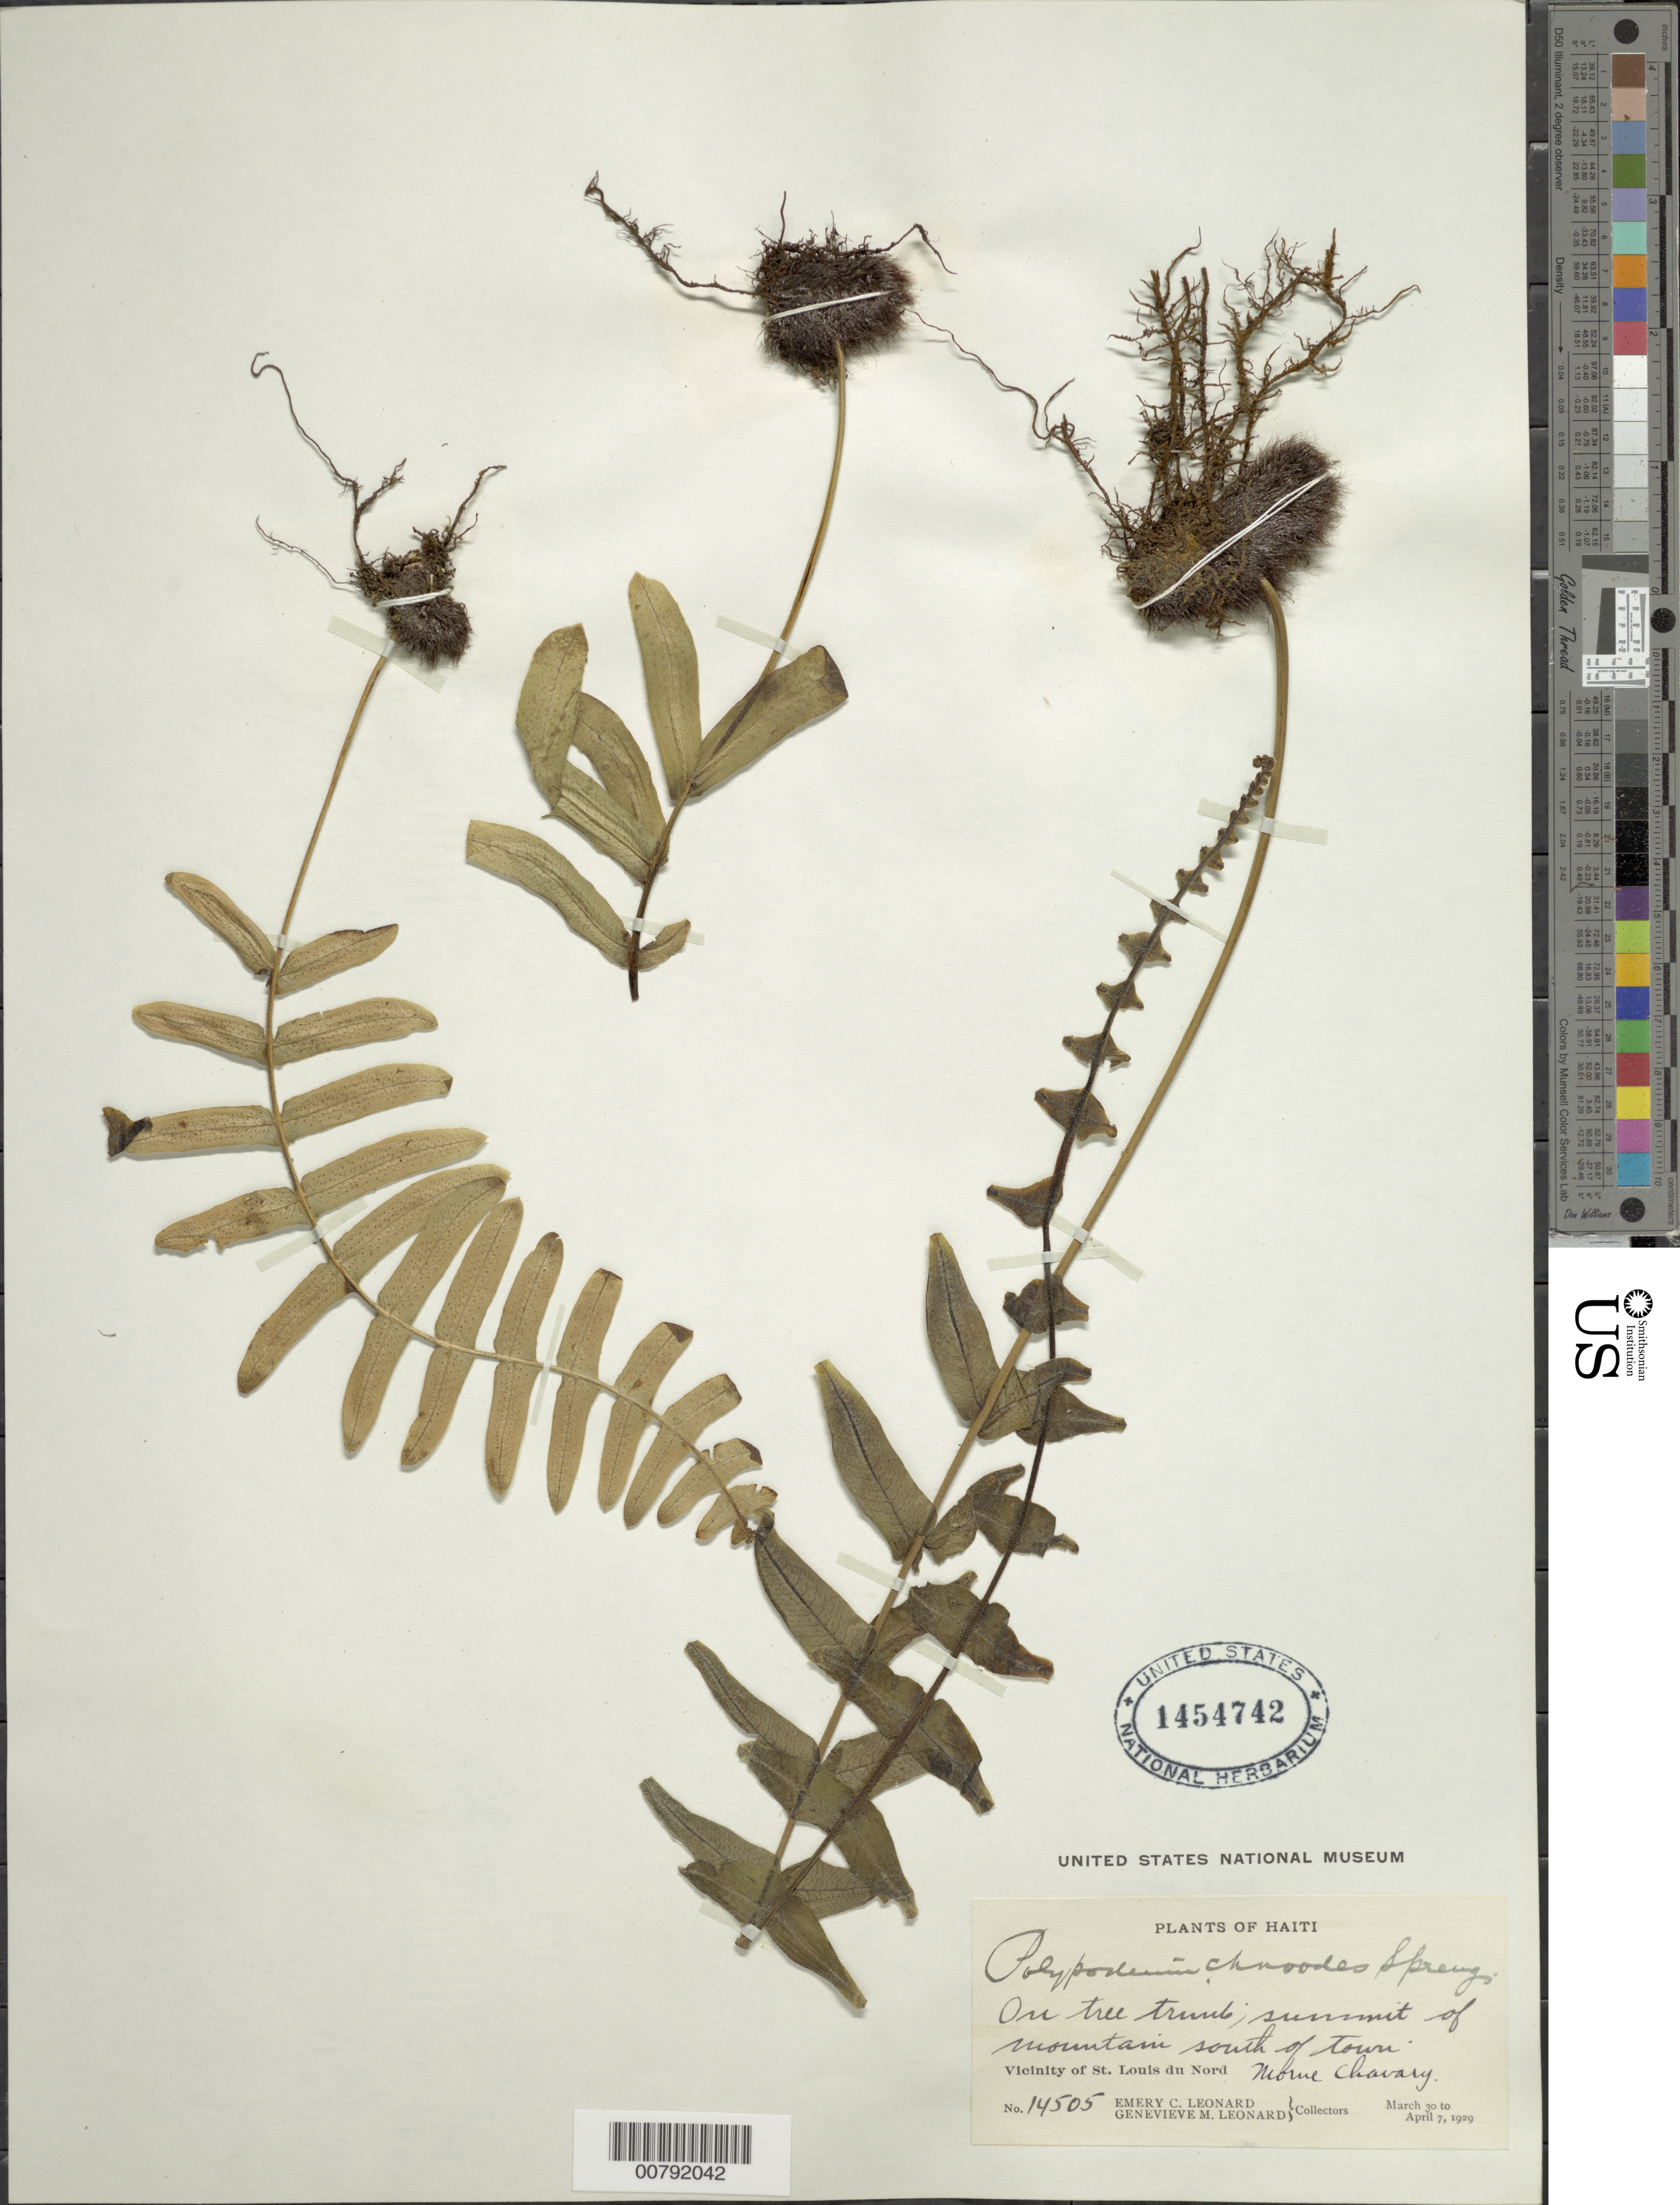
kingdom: Plantae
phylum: Tracheophyta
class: Polypodiopsida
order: Polypodiales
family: Polypodiaceae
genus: Serpocaulon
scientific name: Serpocaulon dissimile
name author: (L.) A.R. Sm.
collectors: E. C. Leonard & G. M. Leonard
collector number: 14505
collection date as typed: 30 Mar 1929 07 Apr 1929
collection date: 1929-03-30/1929-04-07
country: Haiti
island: Hispaniola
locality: St. Louis du Nord, Morne Chavary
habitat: On tree trunk, summit of mountain slope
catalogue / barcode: US 1454742